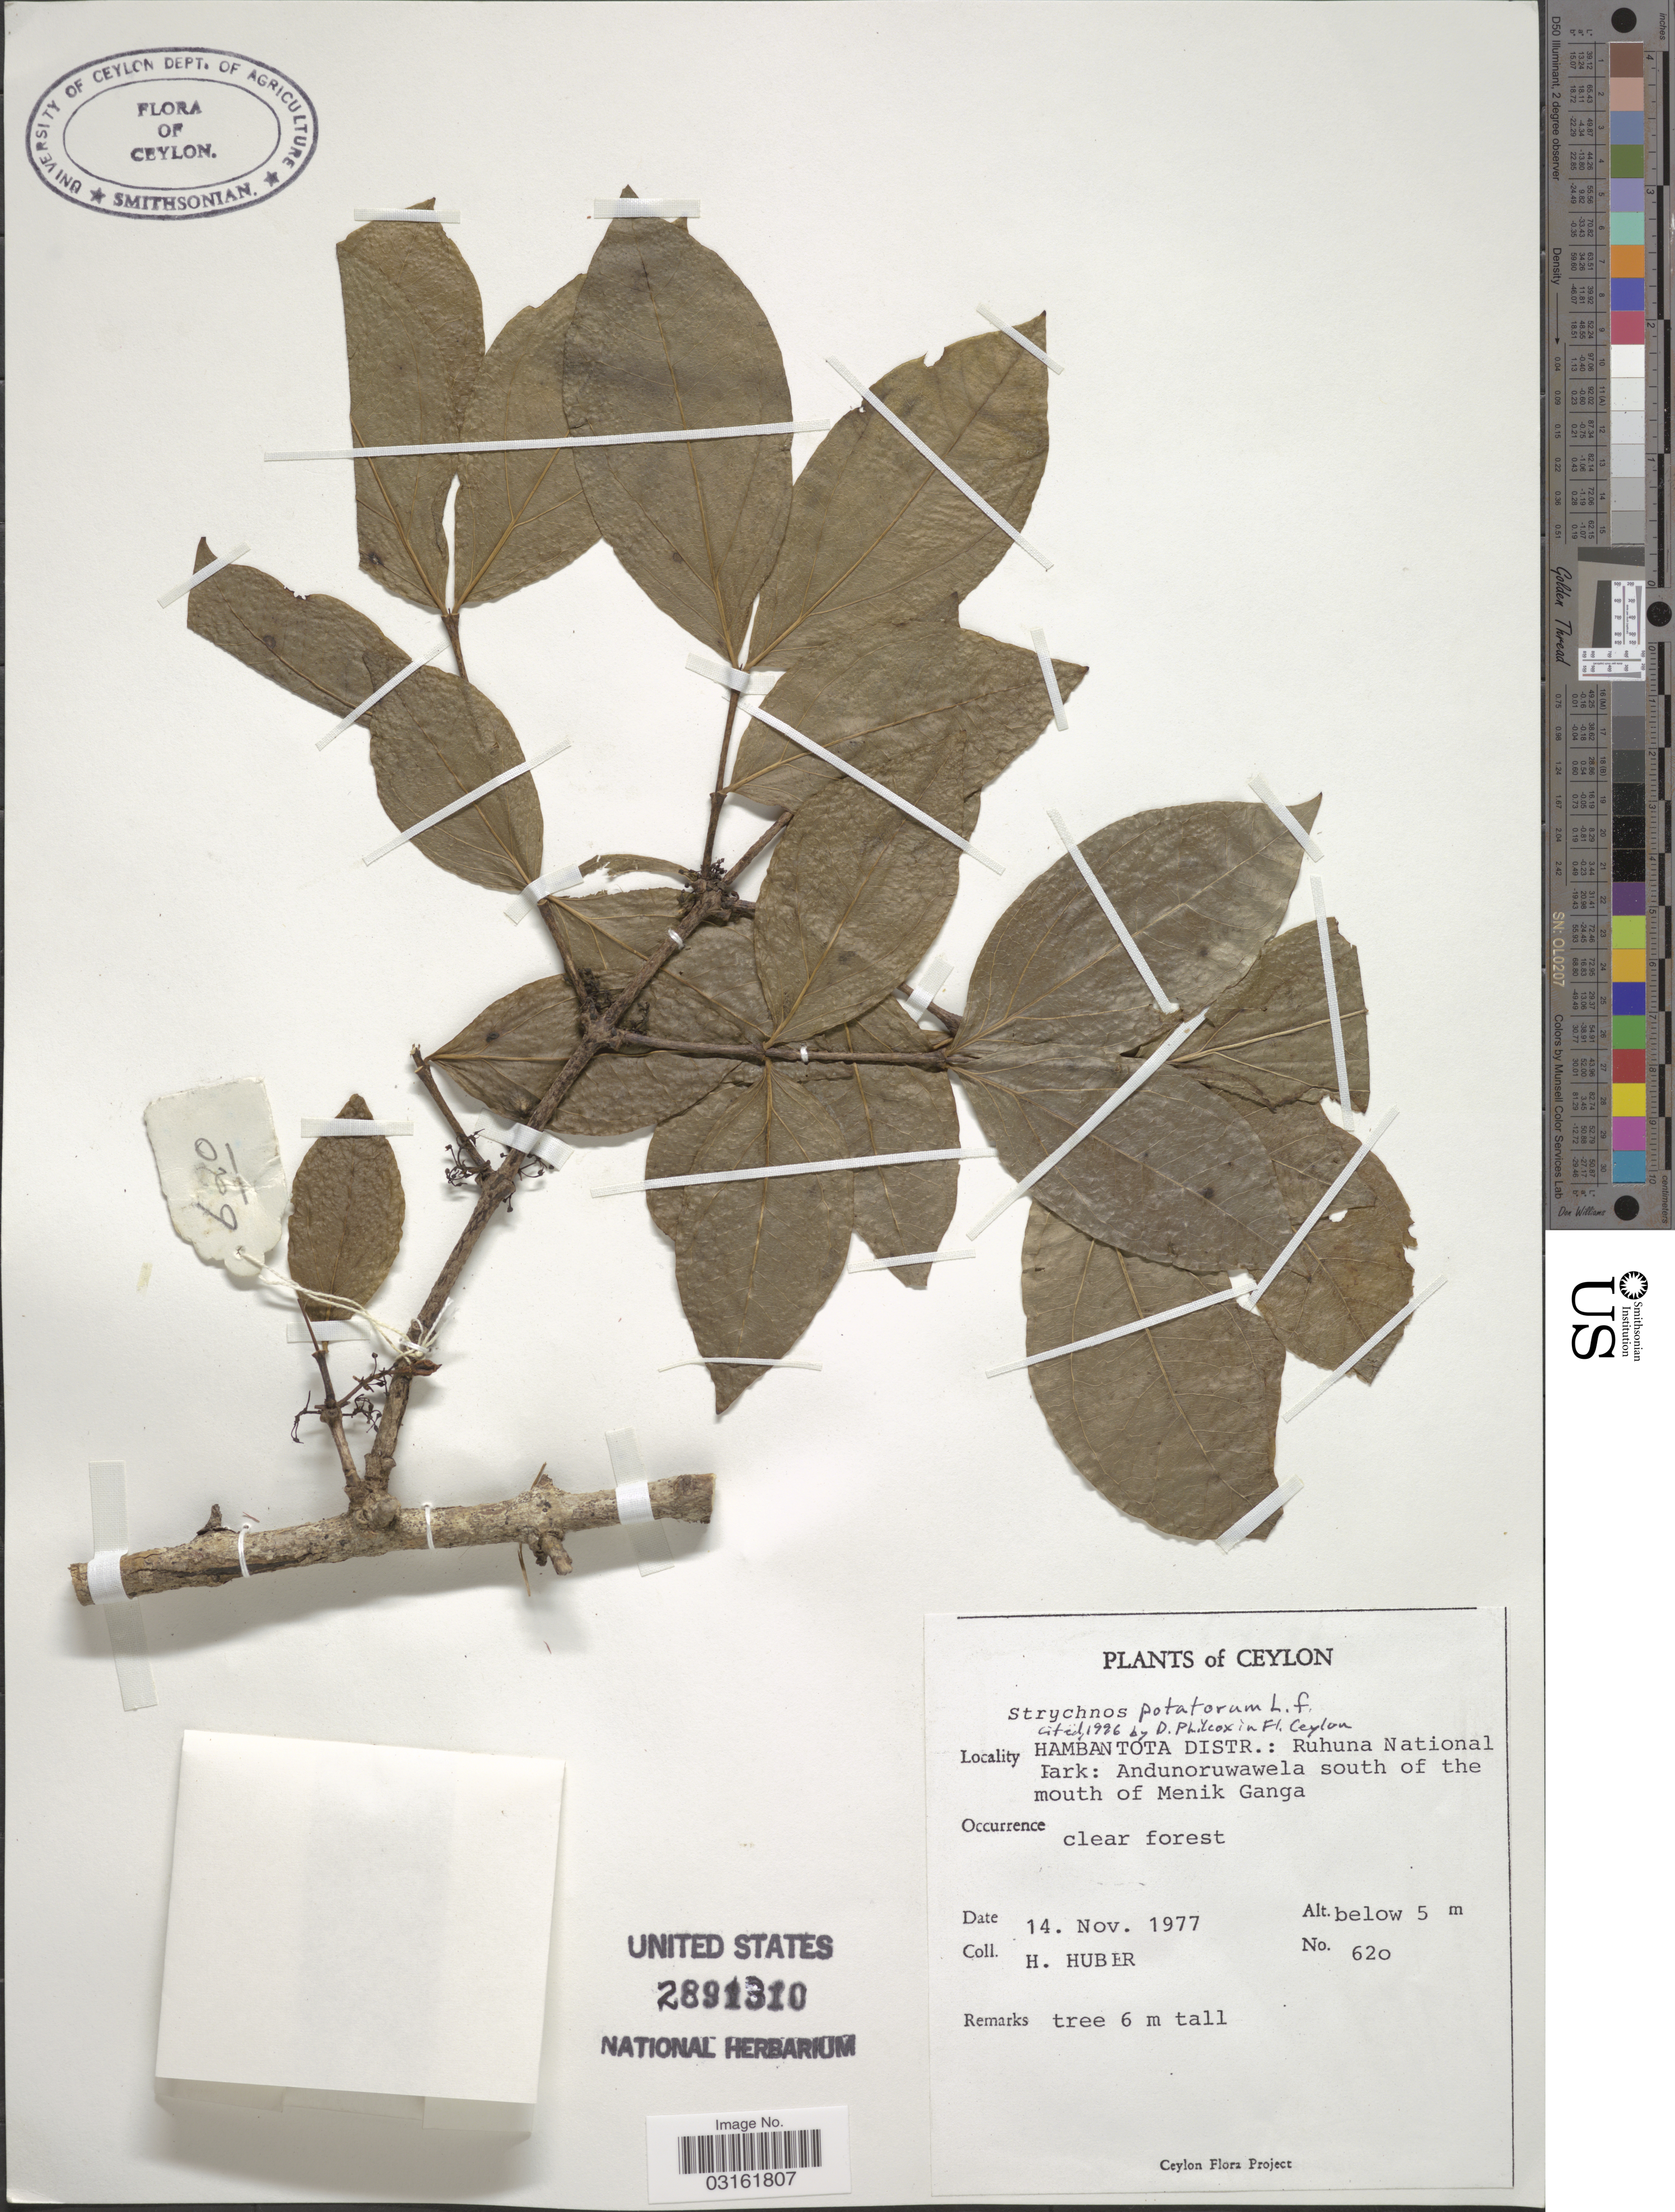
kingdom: Plantae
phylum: Tracheophyta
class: Magnoliopsida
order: Gentianales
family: Loganiaceae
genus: Strychnos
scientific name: Strychnos potatorum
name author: L. f.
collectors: H. Huber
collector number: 620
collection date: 1977-11-14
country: Sri Lanka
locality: Ceylon. Hambantota Distr.: Ruhuna National Park: Andunoruwawela south of the mouth of Menik Ganga.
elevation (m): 5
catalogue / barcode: US 2891310